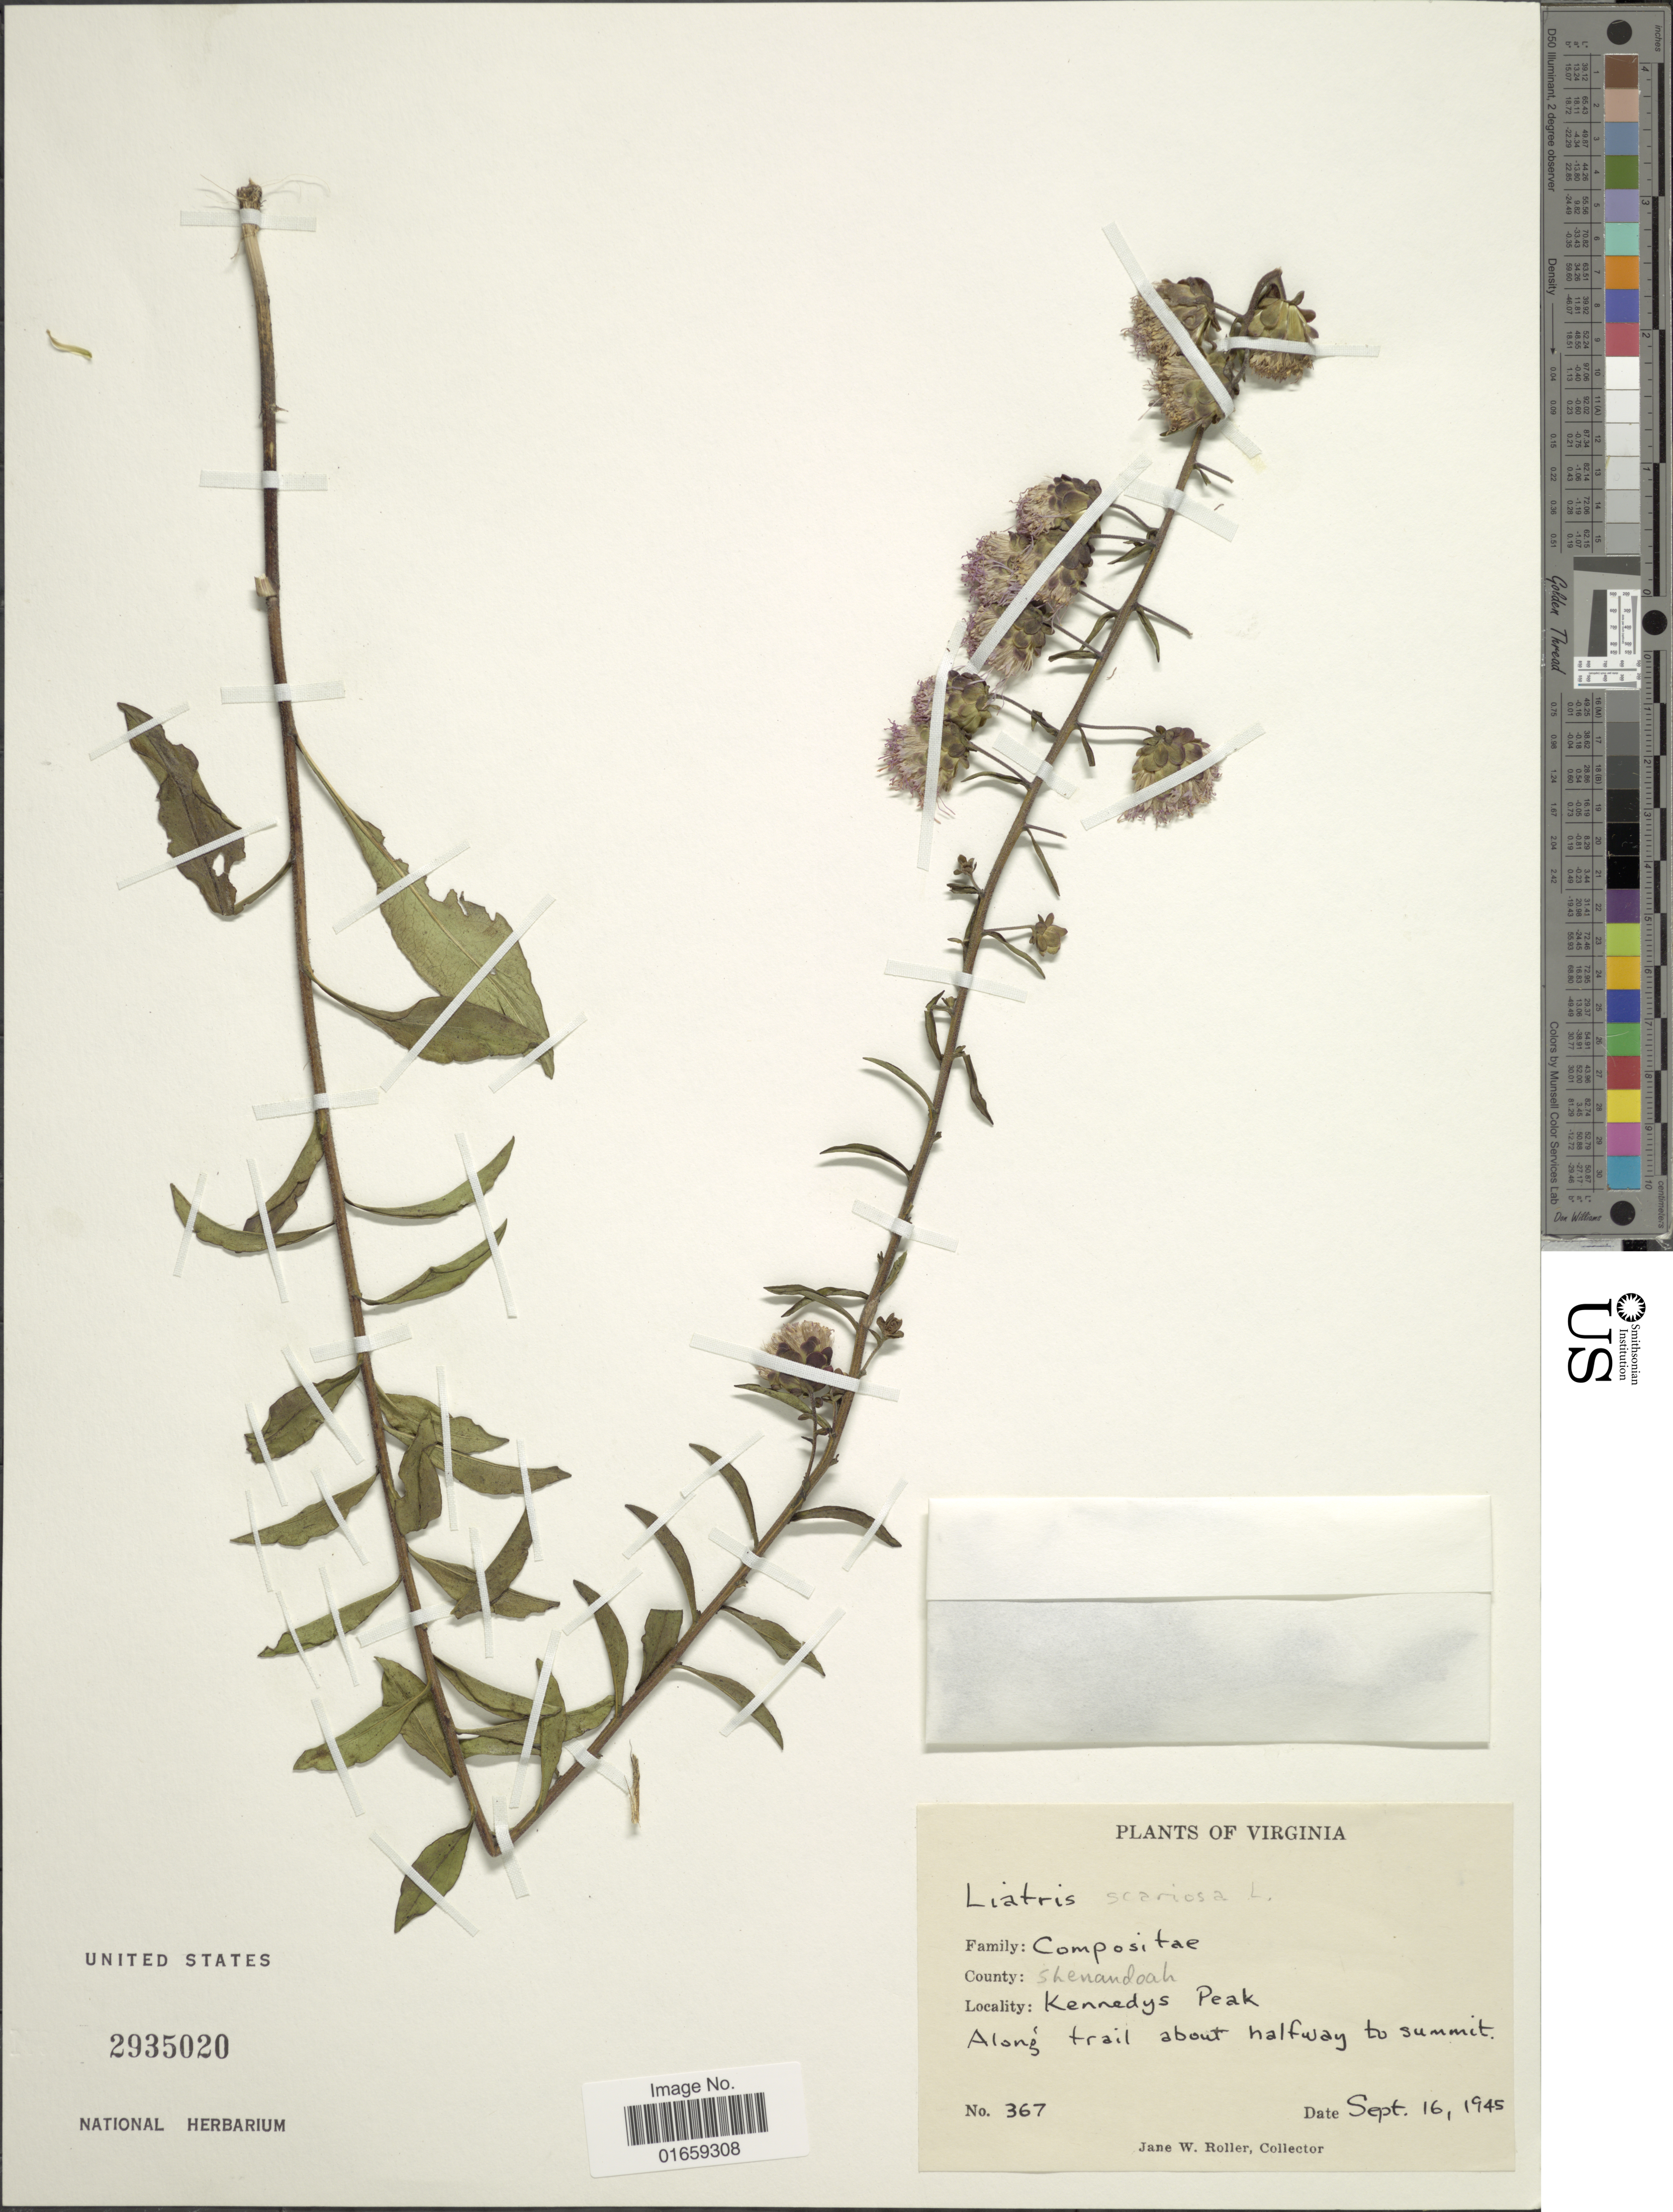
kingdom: Plantae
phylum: Tracheophyta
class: Magnoliopsida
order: Asterales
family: Asteraceae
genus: Liatris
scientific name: Liatris scariosa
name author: (L.) Willd.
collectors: J. W. Roller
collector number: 367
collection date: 1945-09-16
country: United States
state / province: Virginia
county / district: Shenandoah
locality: County: Shenandoah, Kennedys Peak, along trail about halfway to summit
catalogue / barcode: US 2935020